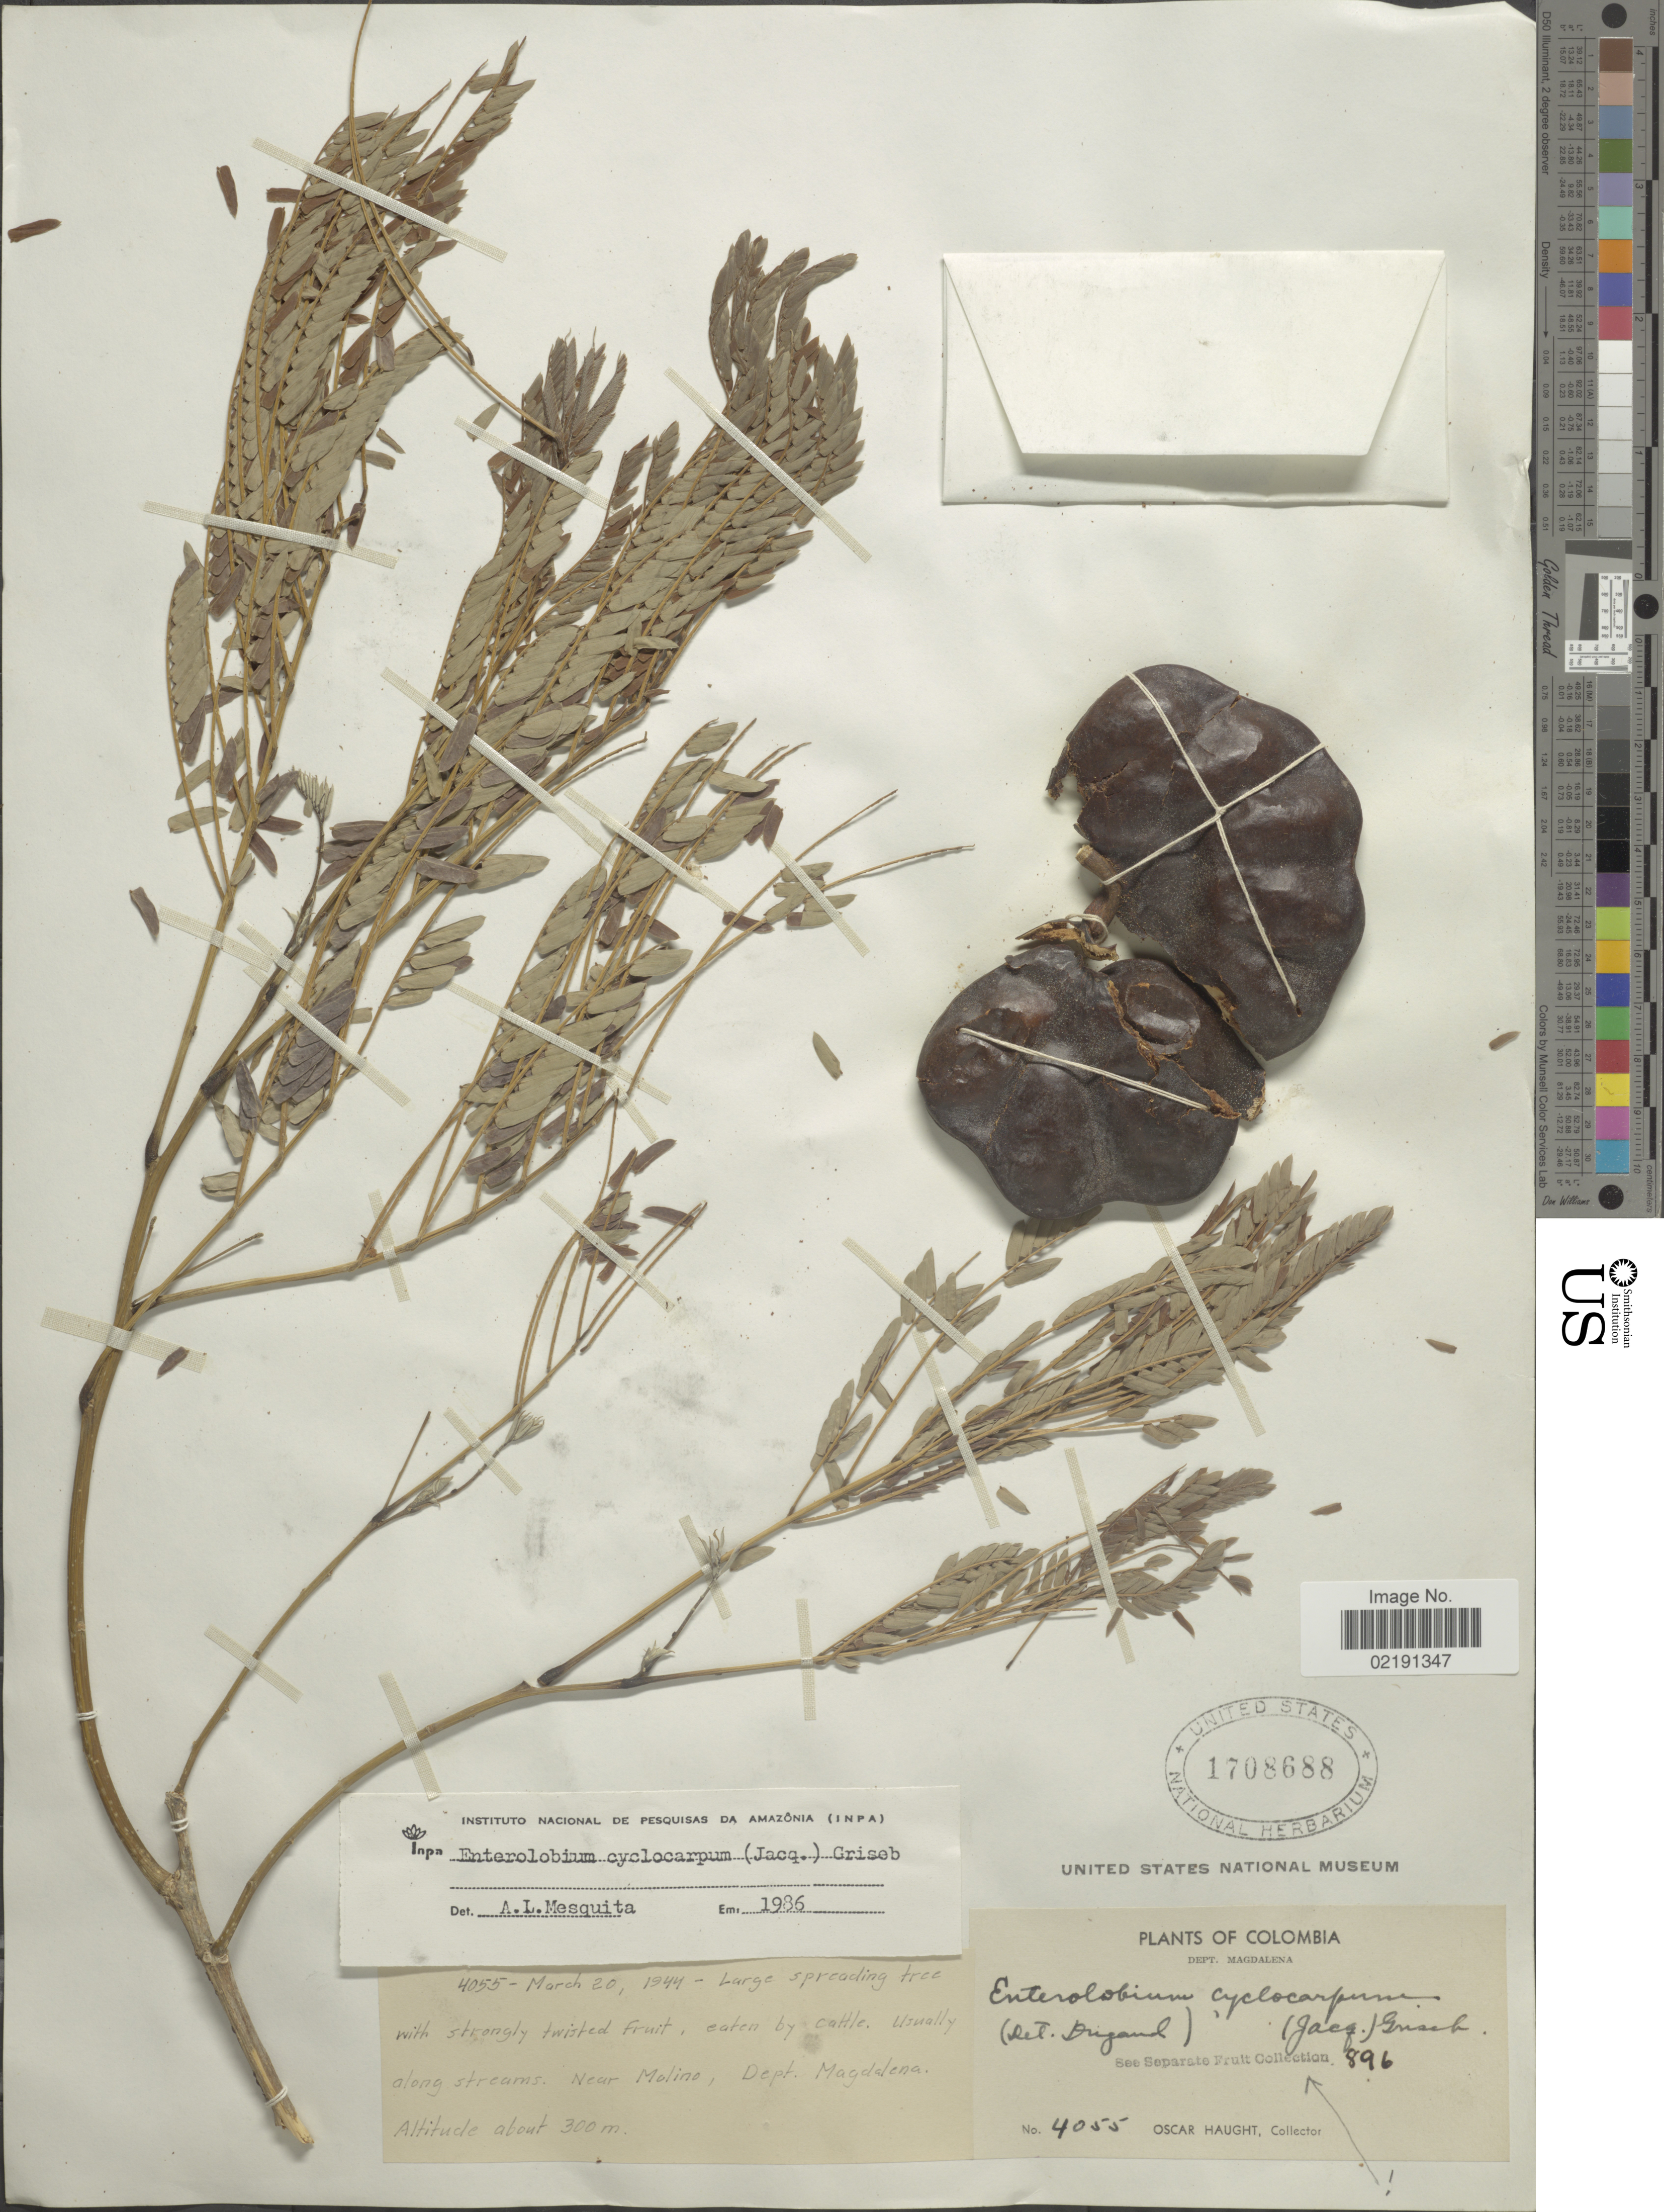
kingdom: Plantae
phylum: Tracheophyta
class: Magnoliopsida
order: Fabales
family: Fabaceae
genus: Enterolobium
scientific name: Enterolobium cyclocarpum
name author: (Jacq.) Griseb.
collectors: O. L. Haught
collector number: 4055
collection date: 1944-03-20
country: Colombia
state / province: Magdalena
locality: Near Molino, Dept. Magdalena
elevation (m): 300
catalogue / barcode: US 1708688